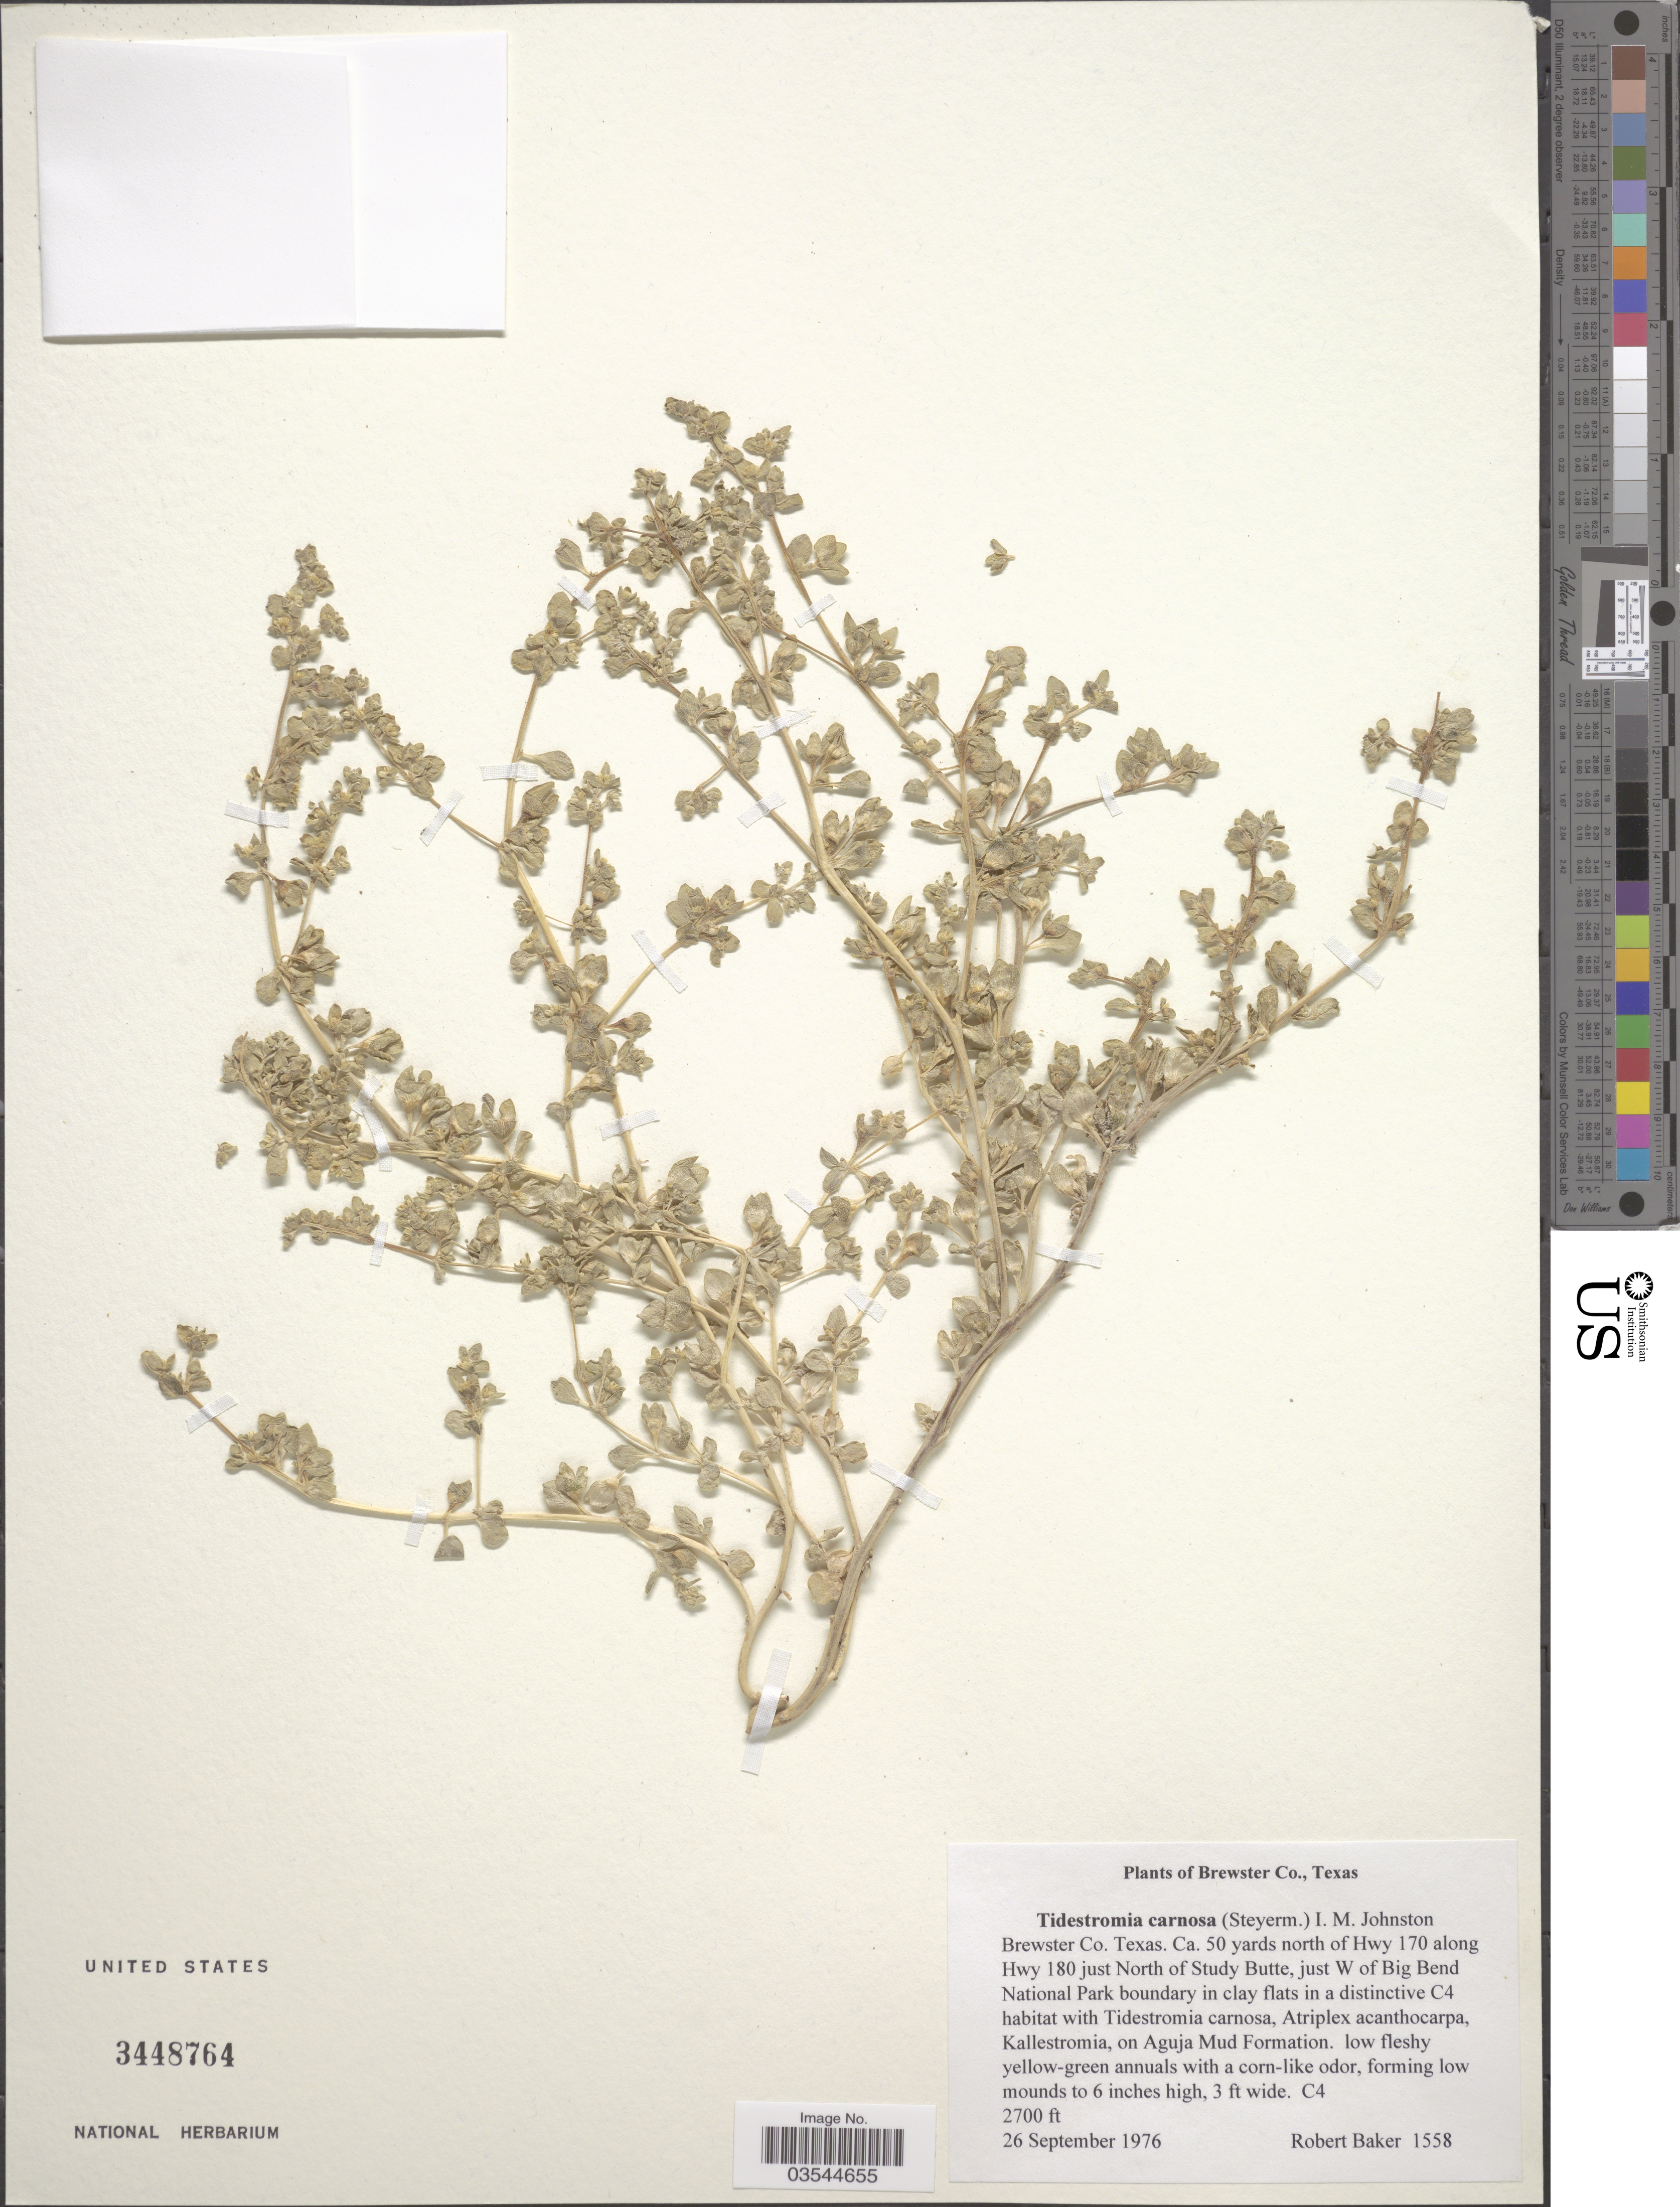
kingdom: Plantae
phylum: Tracheophyta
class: Magnoliopsida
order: Caryophyllales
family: Amaranthaceae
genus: Tidestromia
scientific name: Tidestromia carnosa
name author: (Steyerm.) I.M. Johnst.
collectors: R. Baker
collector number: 1558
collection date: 1976-09-26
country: United States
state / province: Texas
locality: Brewster Co. Ca. 50 yards north of Hwy 170 along Hwy 180 just North of Study Butte, just W of Big Bend National Park boundary.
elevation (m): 823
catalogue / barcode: US 3448764